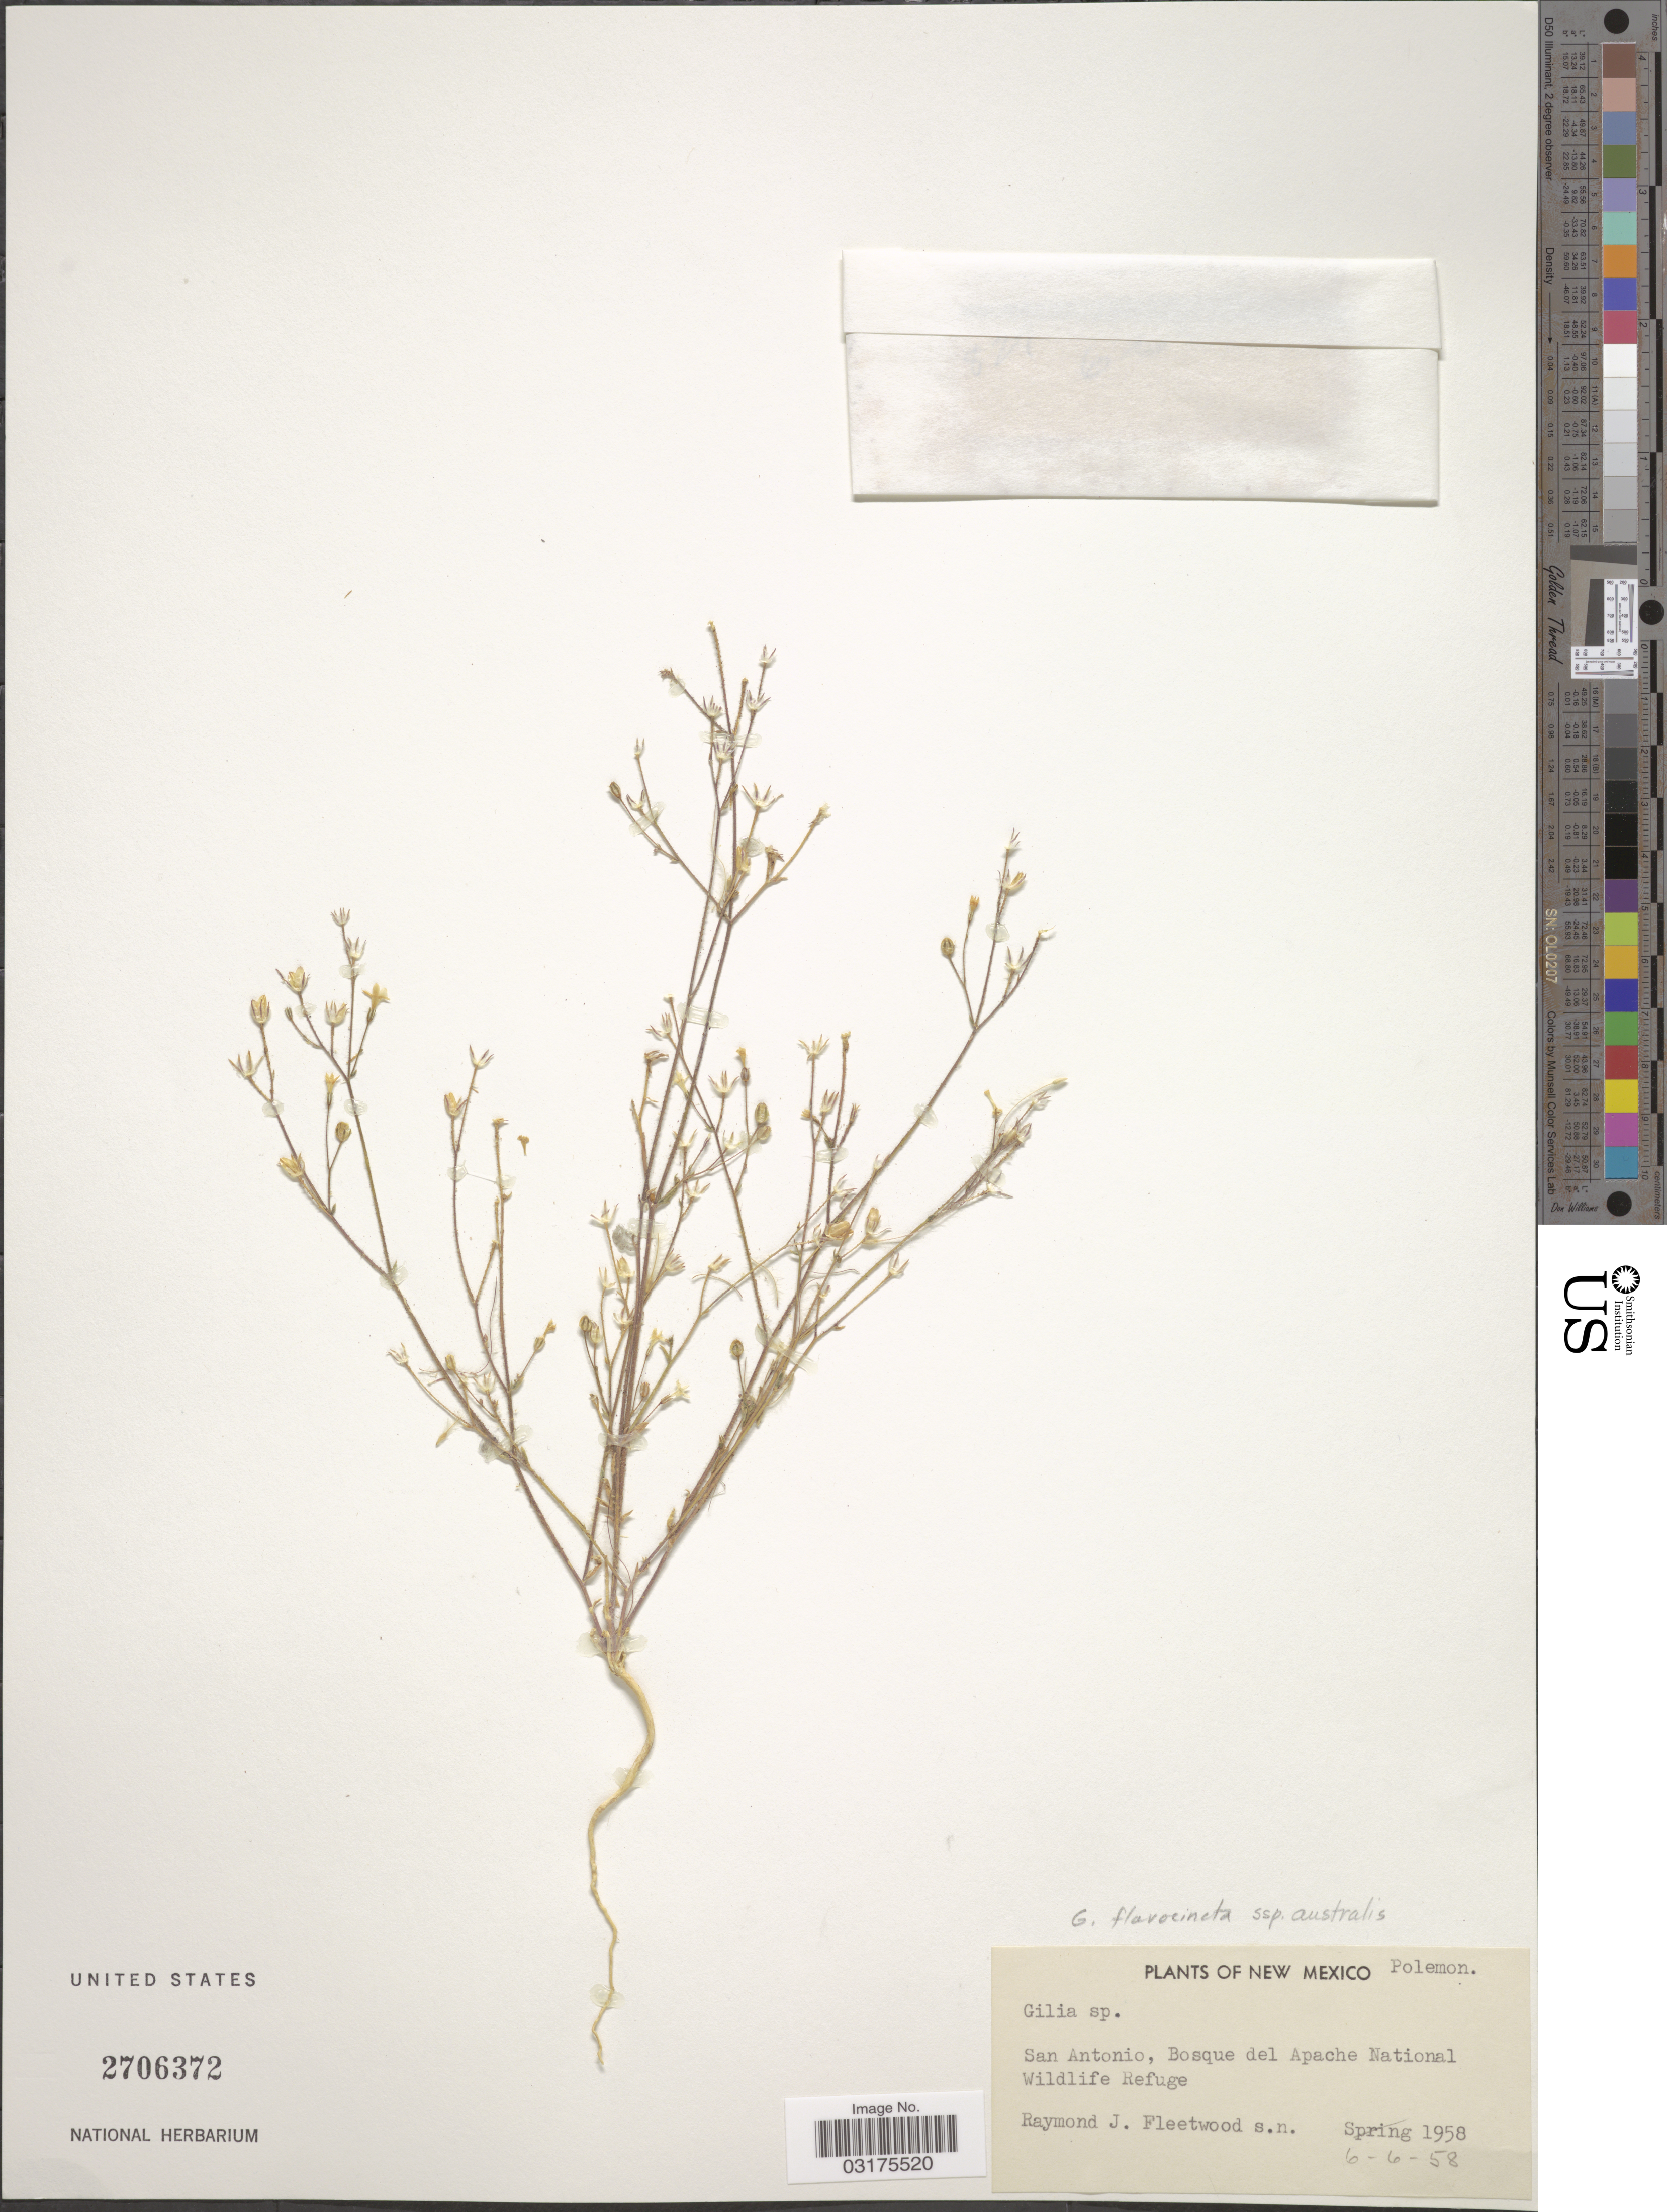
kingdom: Plantae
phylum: Tracheophyta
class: Magnoliopsida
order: Ericales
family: Polemoniaceae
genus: Gilia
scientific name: Gilia flavocincta subsp. australis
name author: A. Nelson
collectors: R. J. Fleetwood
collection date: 1958-06-06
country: United States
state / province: New Mexico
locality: San Antonio, Bosque del Apache National Wildlife Refuge.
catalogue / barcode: US 2706372